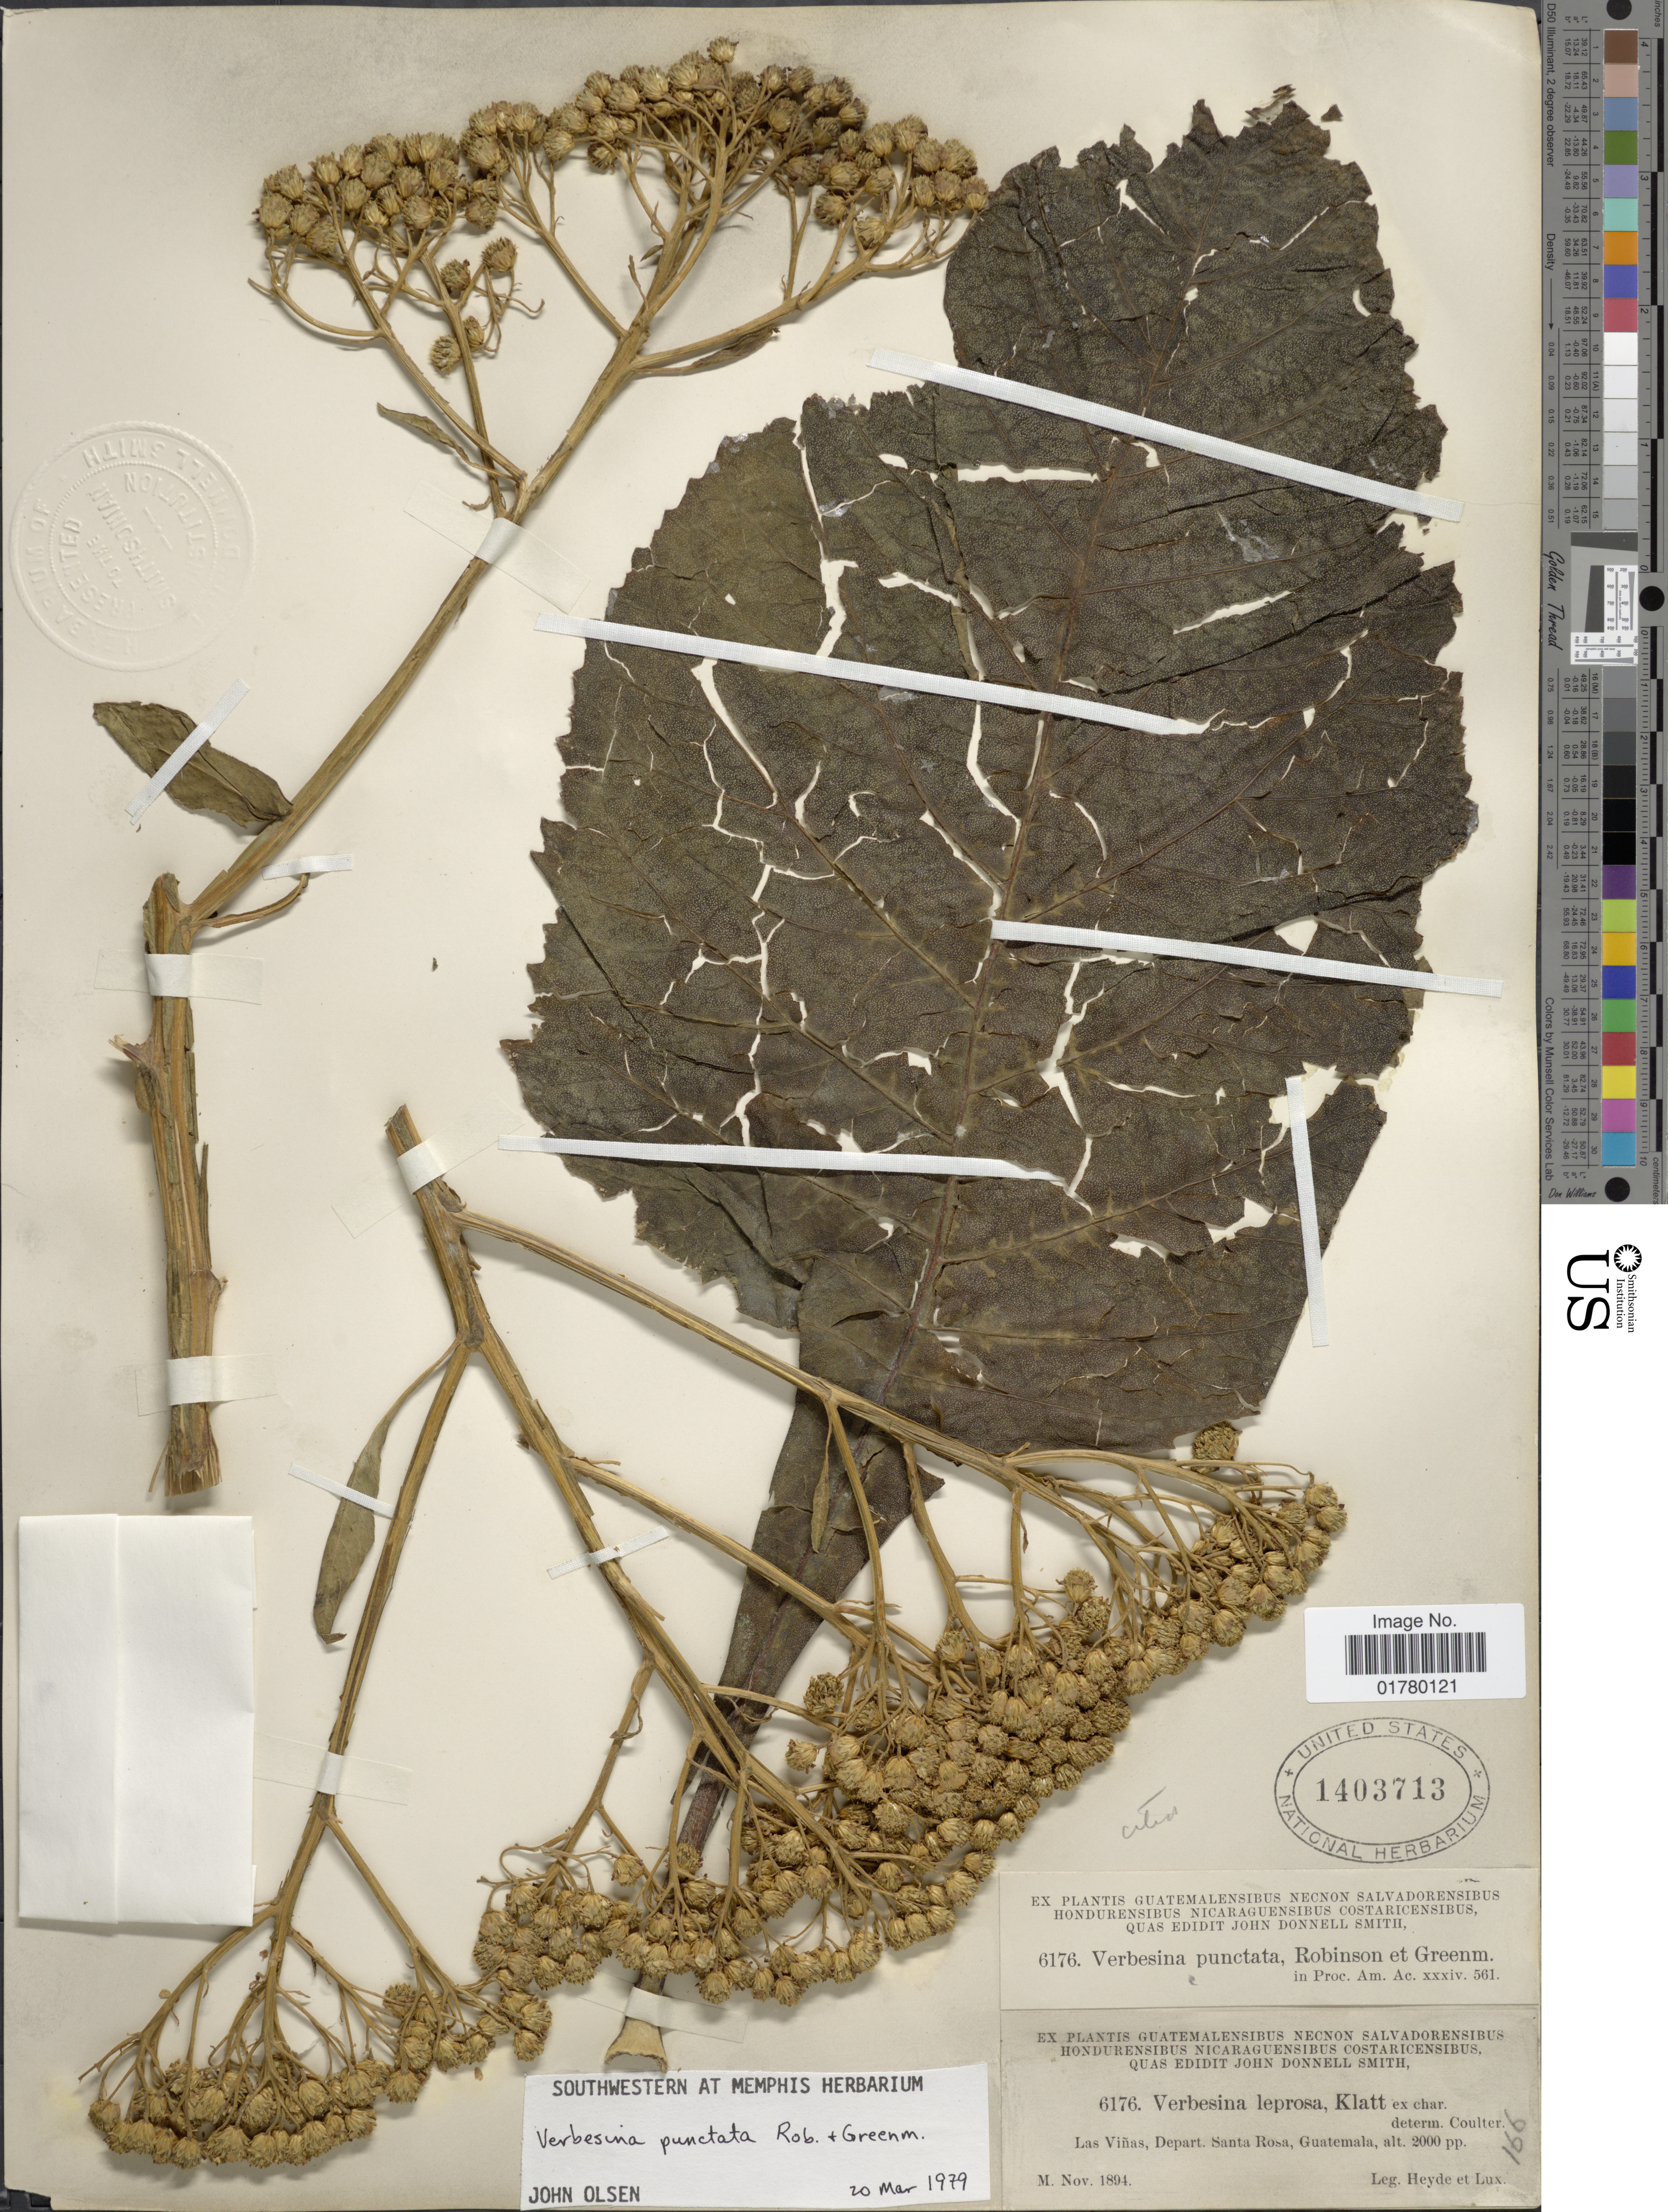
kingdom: Plantae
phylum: Tracheophyta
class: Magnoliopsida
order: Asterales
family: Asteraceae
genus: Verbesina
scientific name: Verbesina punctata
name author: B.L. Rob. & Greenm.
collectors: Heyde & Lux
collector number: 6176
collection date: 1894-11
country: Guatemala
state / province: Santa Rosa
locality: Las Viñas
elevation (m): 610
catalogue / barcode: US 1403713